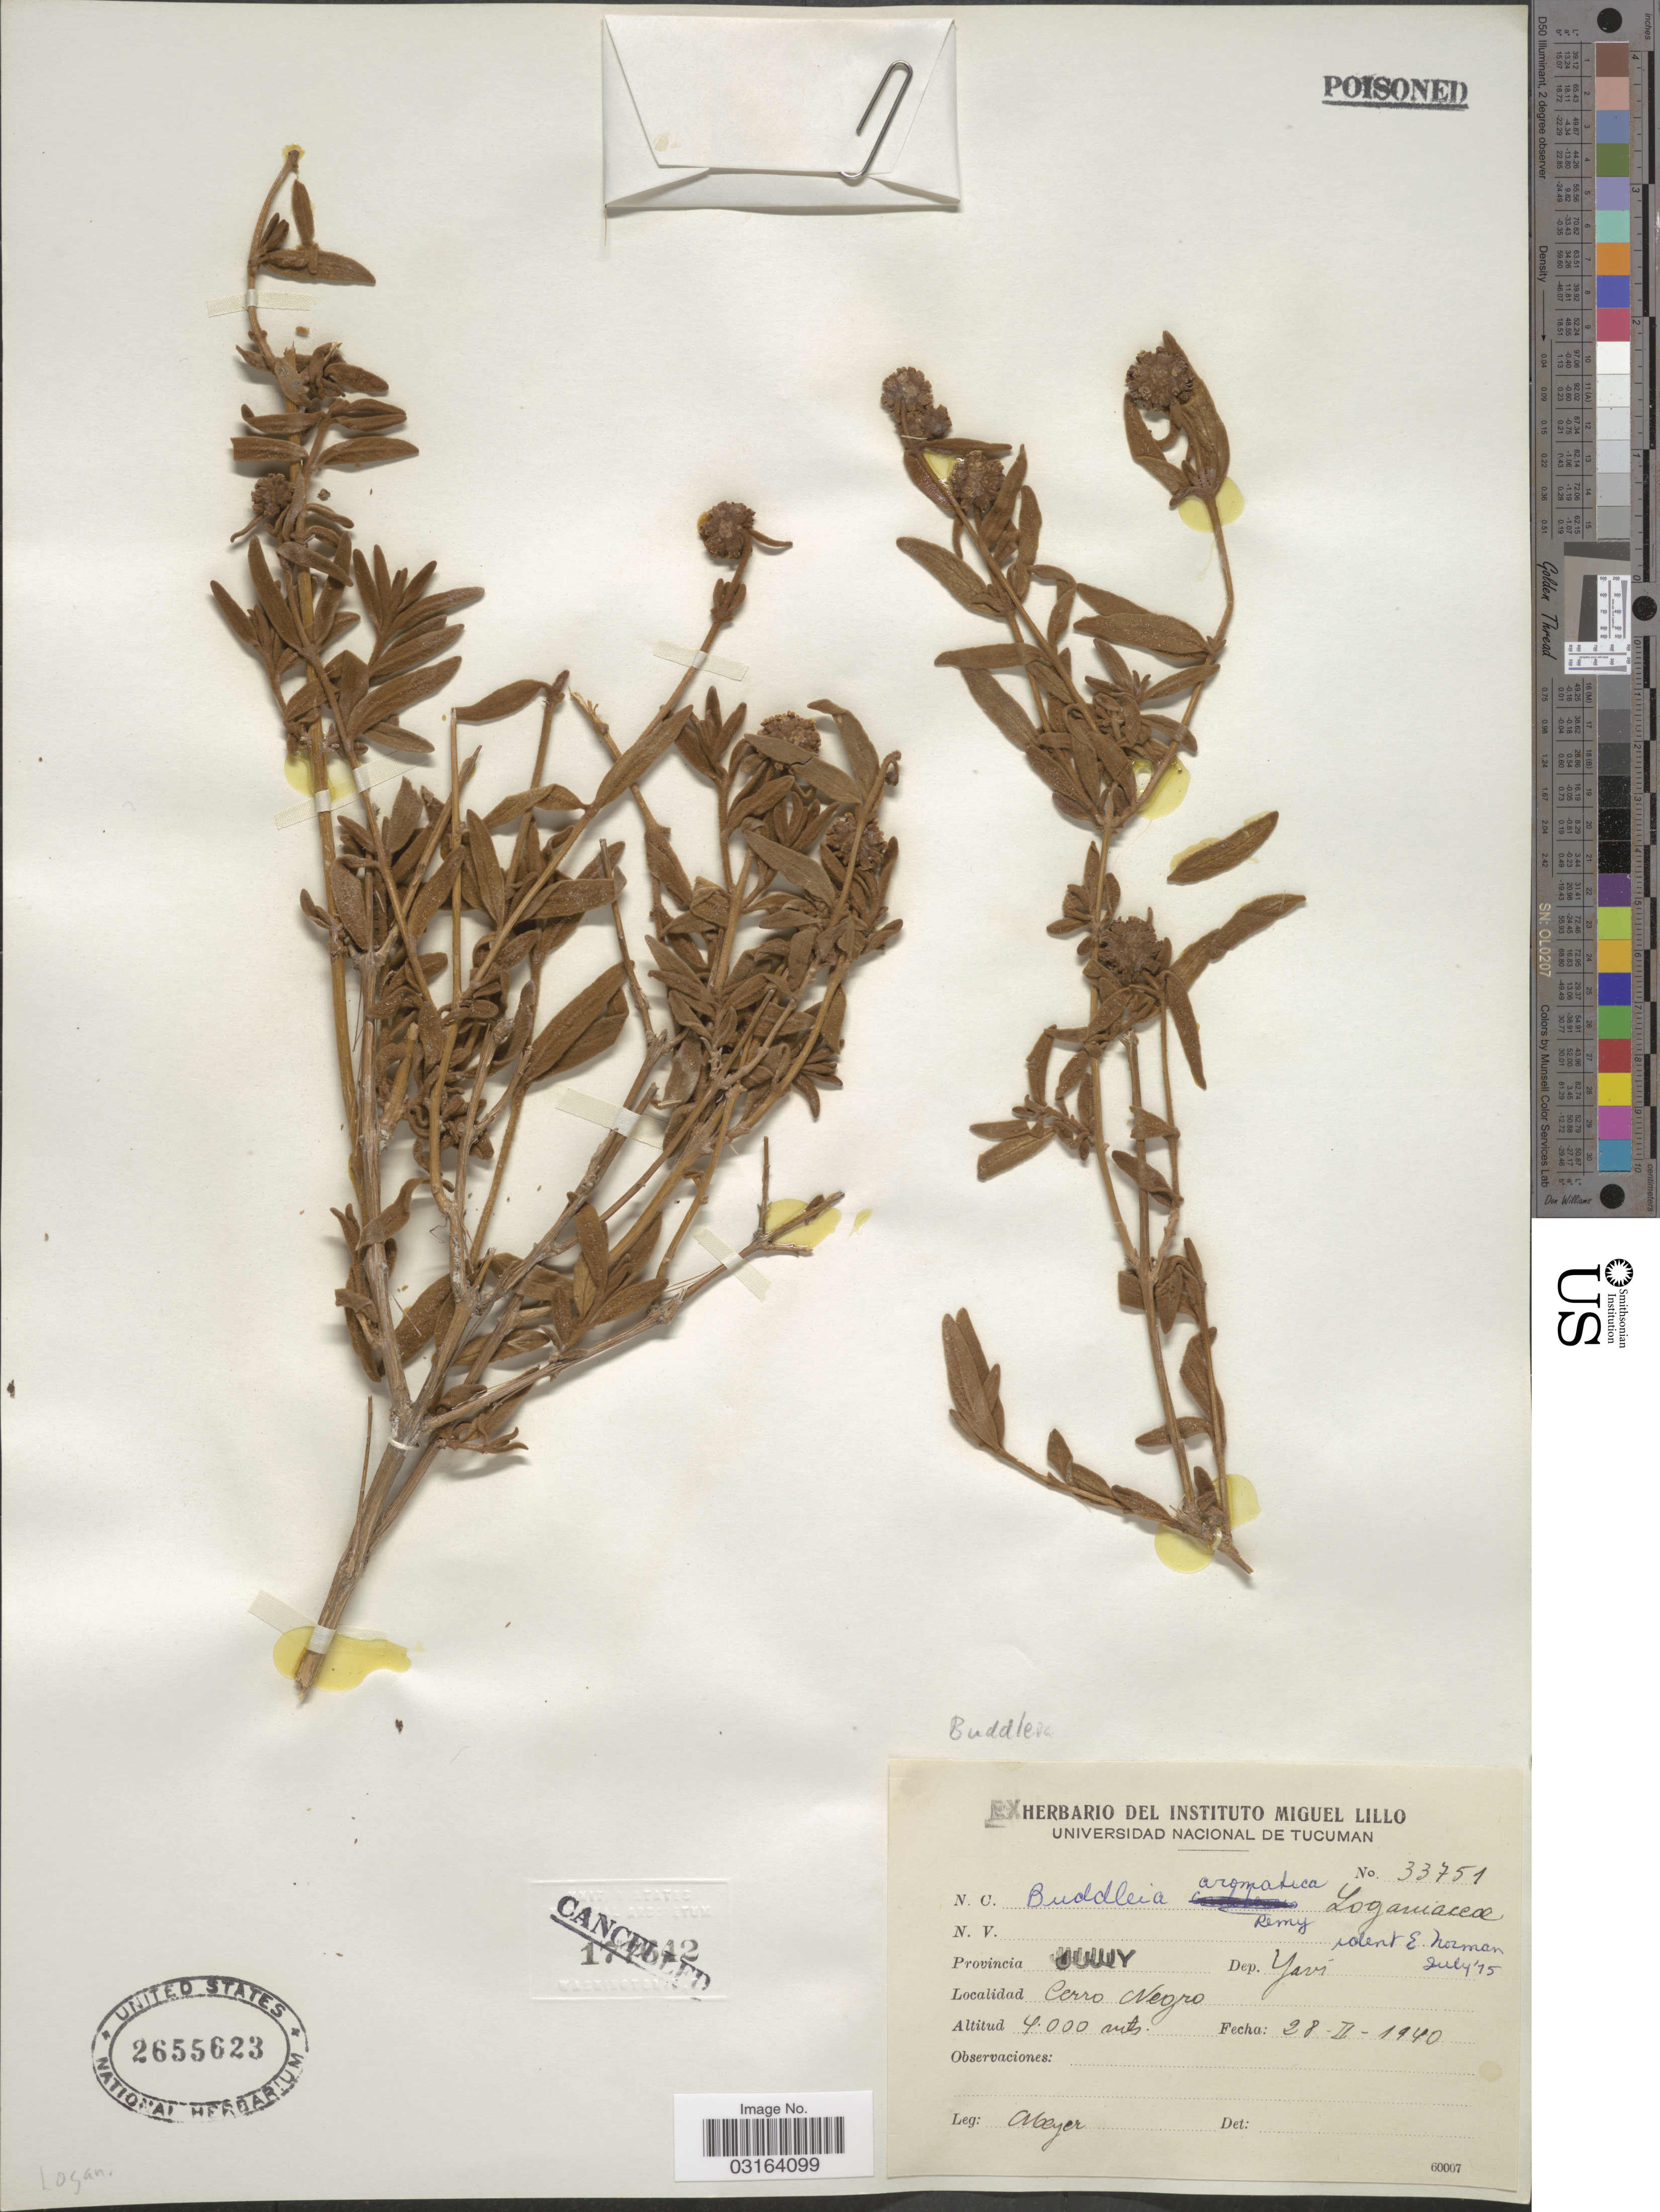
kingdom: Plantae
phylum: Tracheophyta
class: Magnoliopsida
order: Lamiales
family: Scrophulariaceae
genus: Buddleja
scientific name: Buddleja aromatica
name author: Remy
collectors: -- Meyer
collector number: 33751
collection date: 1940-02-28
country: Argentina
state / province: Jujuy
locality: Provincia Jujuy, Dep. Yavi, Cerro Negro.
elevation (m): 4000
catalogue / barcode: US 2655623